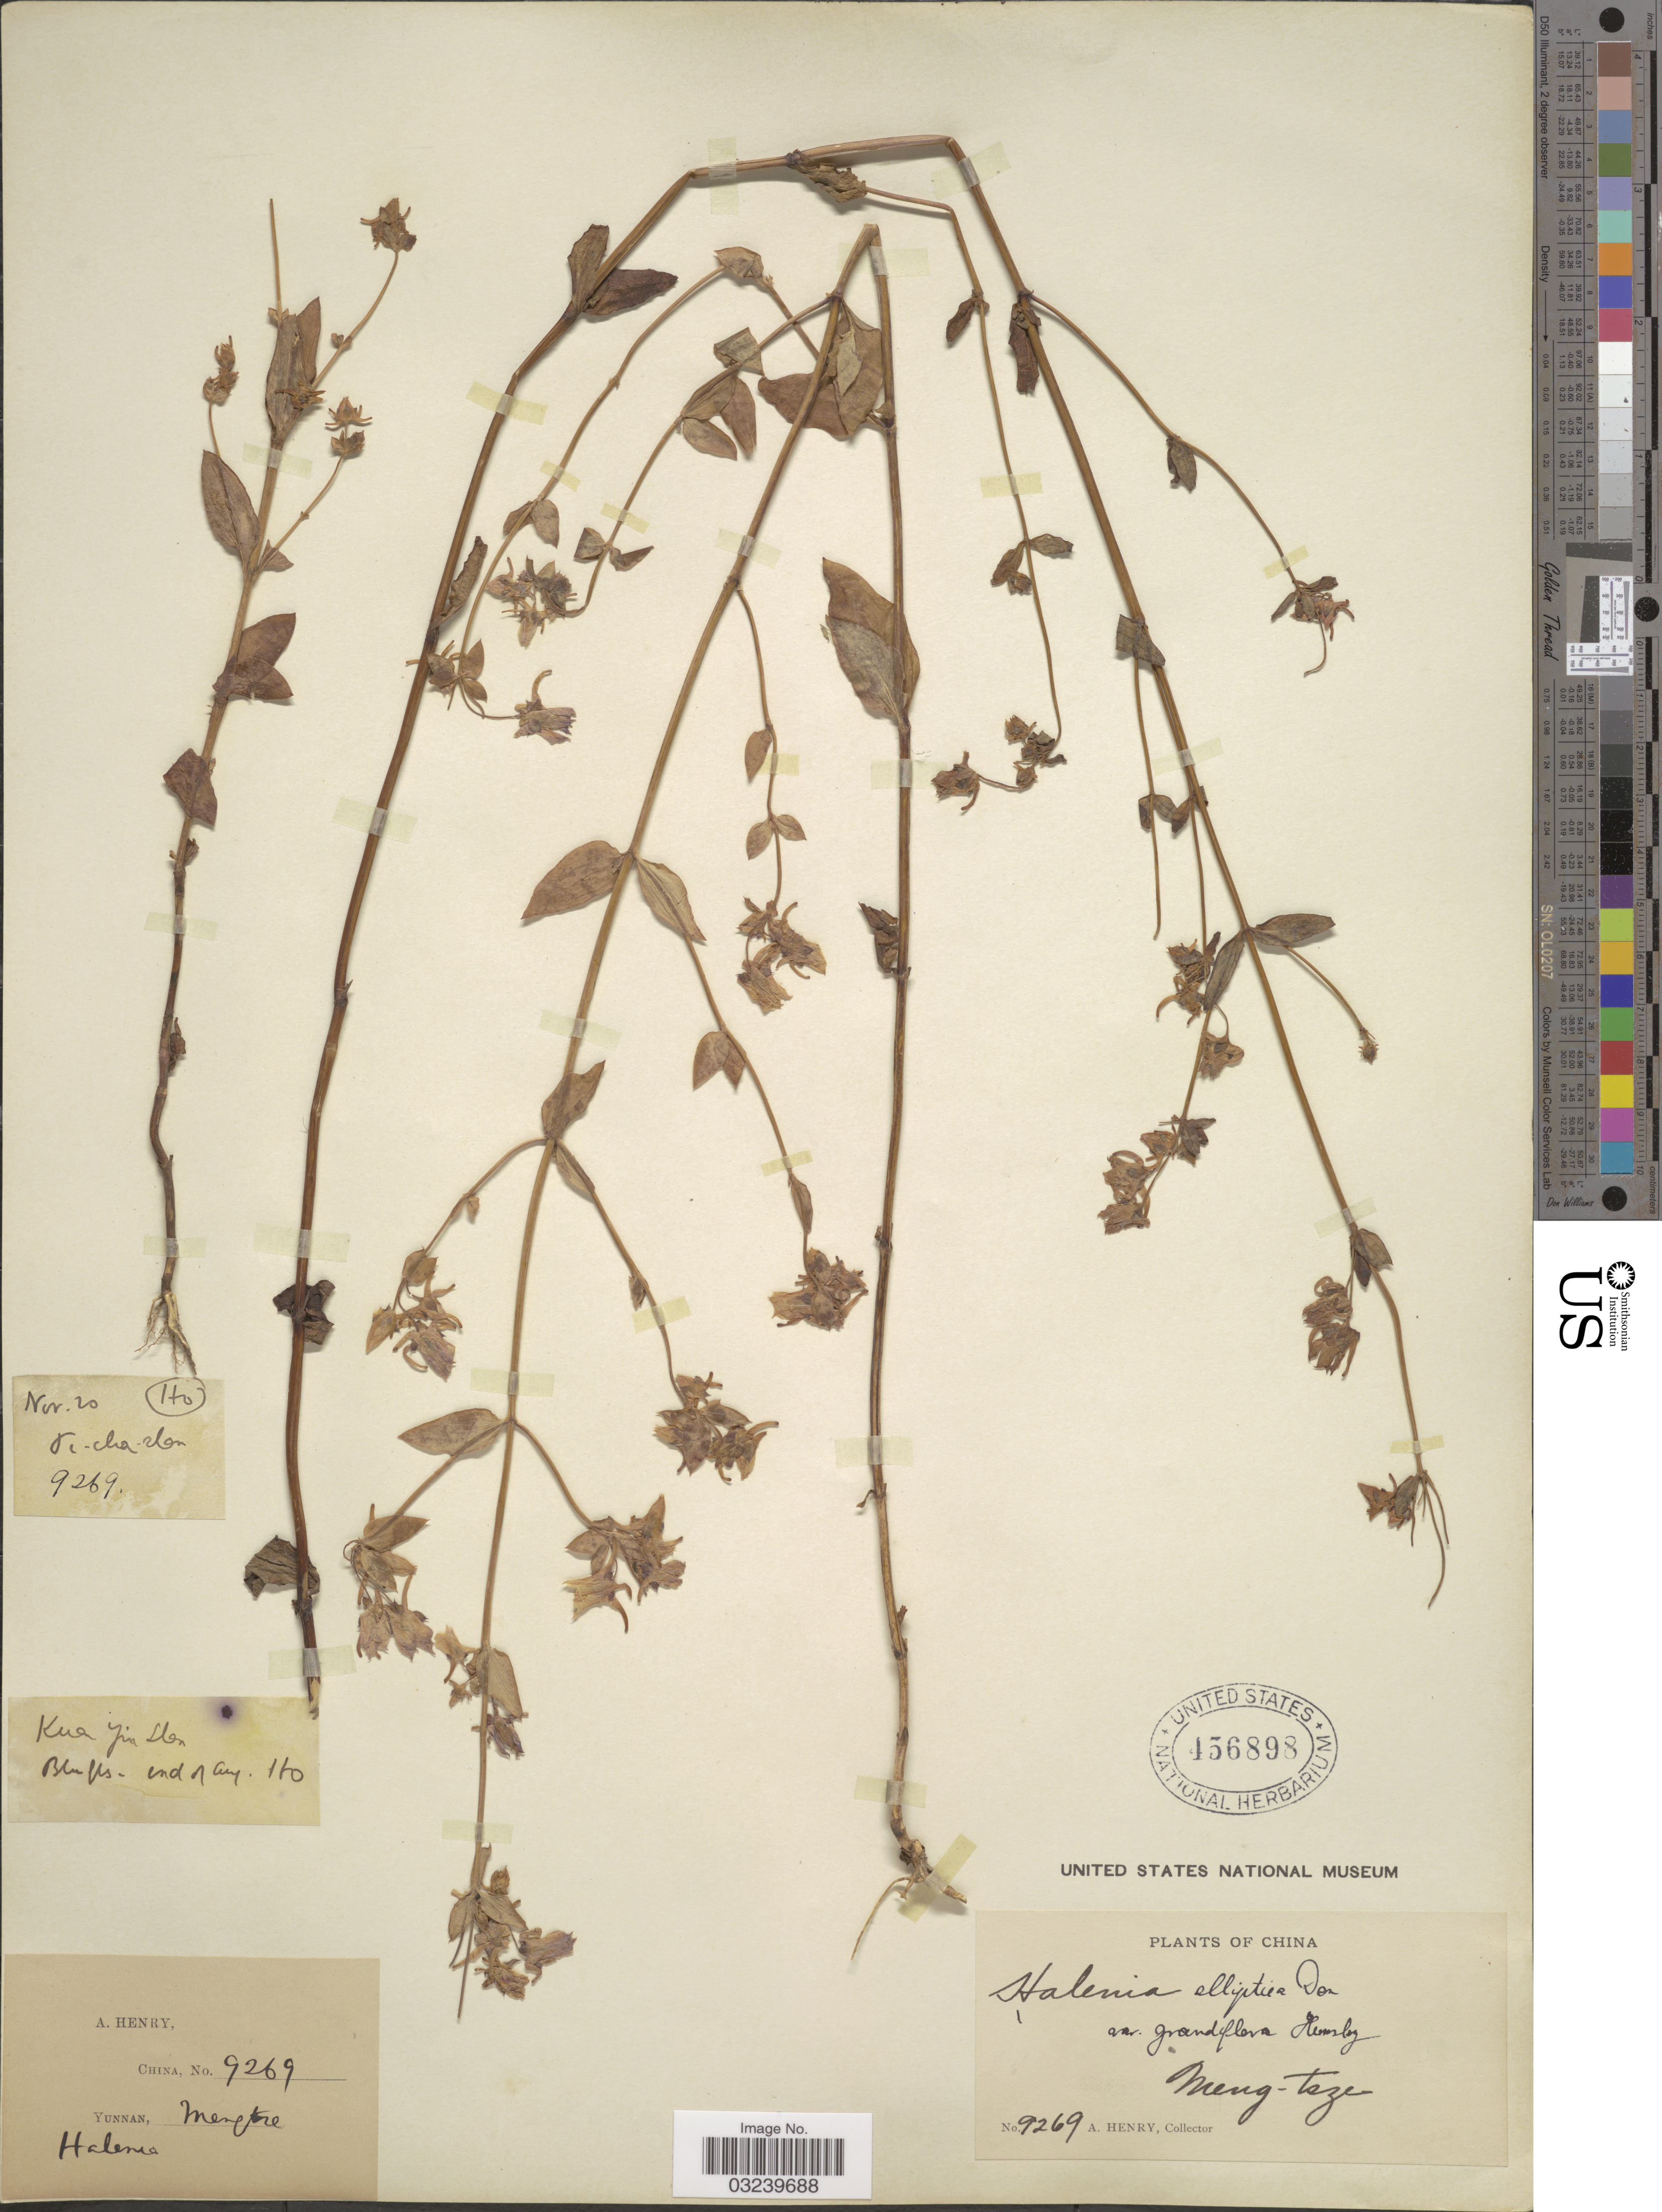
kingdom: Plantae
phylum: Tracheophyta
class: Magnoliopsida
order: Gentianales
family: Gentianaceae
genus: Halenia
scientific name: Halenia elliptica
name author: D. Don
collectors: A. Henry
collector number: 9269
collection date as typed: Transcribed d/m/y: /11/20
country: China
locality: Meng-tsze.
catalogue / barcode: US 456898